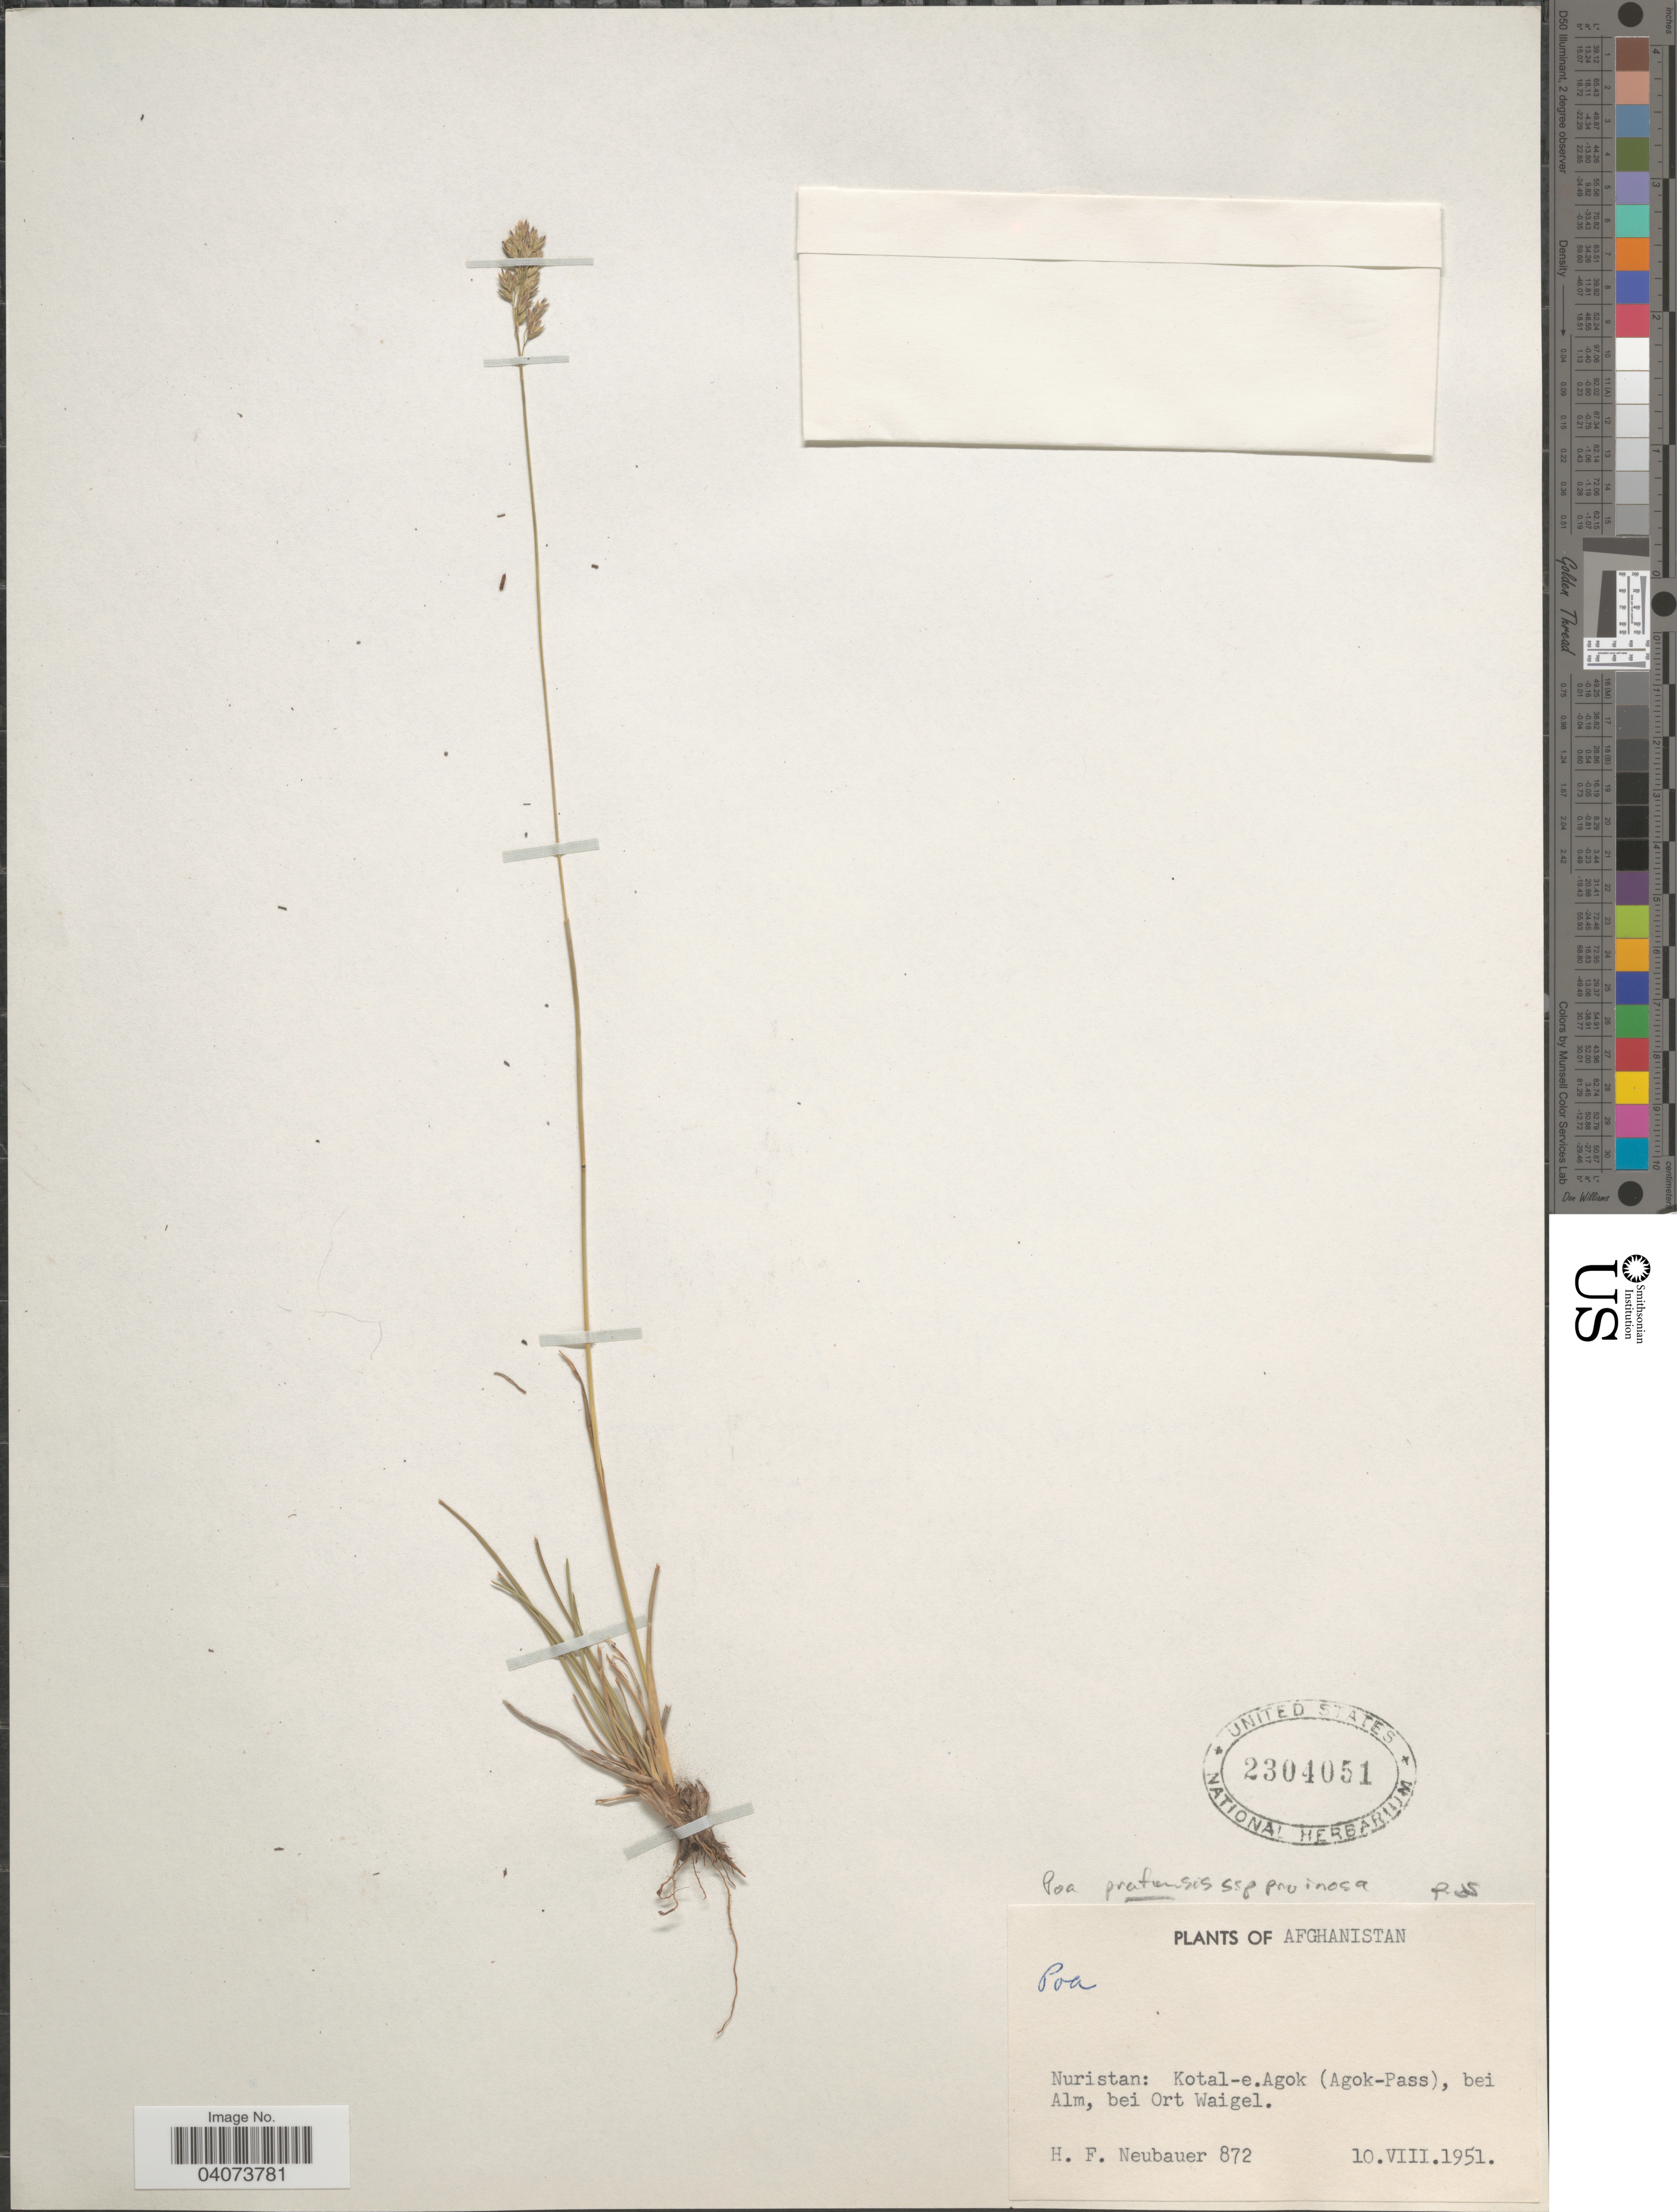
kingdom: Plantae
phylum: Tracheophyta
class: Liliopsida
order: Poales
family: Poaceae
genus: Poa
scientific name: Poa pratensis subsp. pruinosa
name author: (Korotky) Dickoré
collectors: H. Neubauer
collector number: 872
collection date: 1951-08-10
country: Afghanistan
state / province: Nurestan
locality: Nuristan: Kotal-e.Agok (Agok-Pass), bei Alm, bei Ort Waigel.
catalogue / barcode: US 2304051